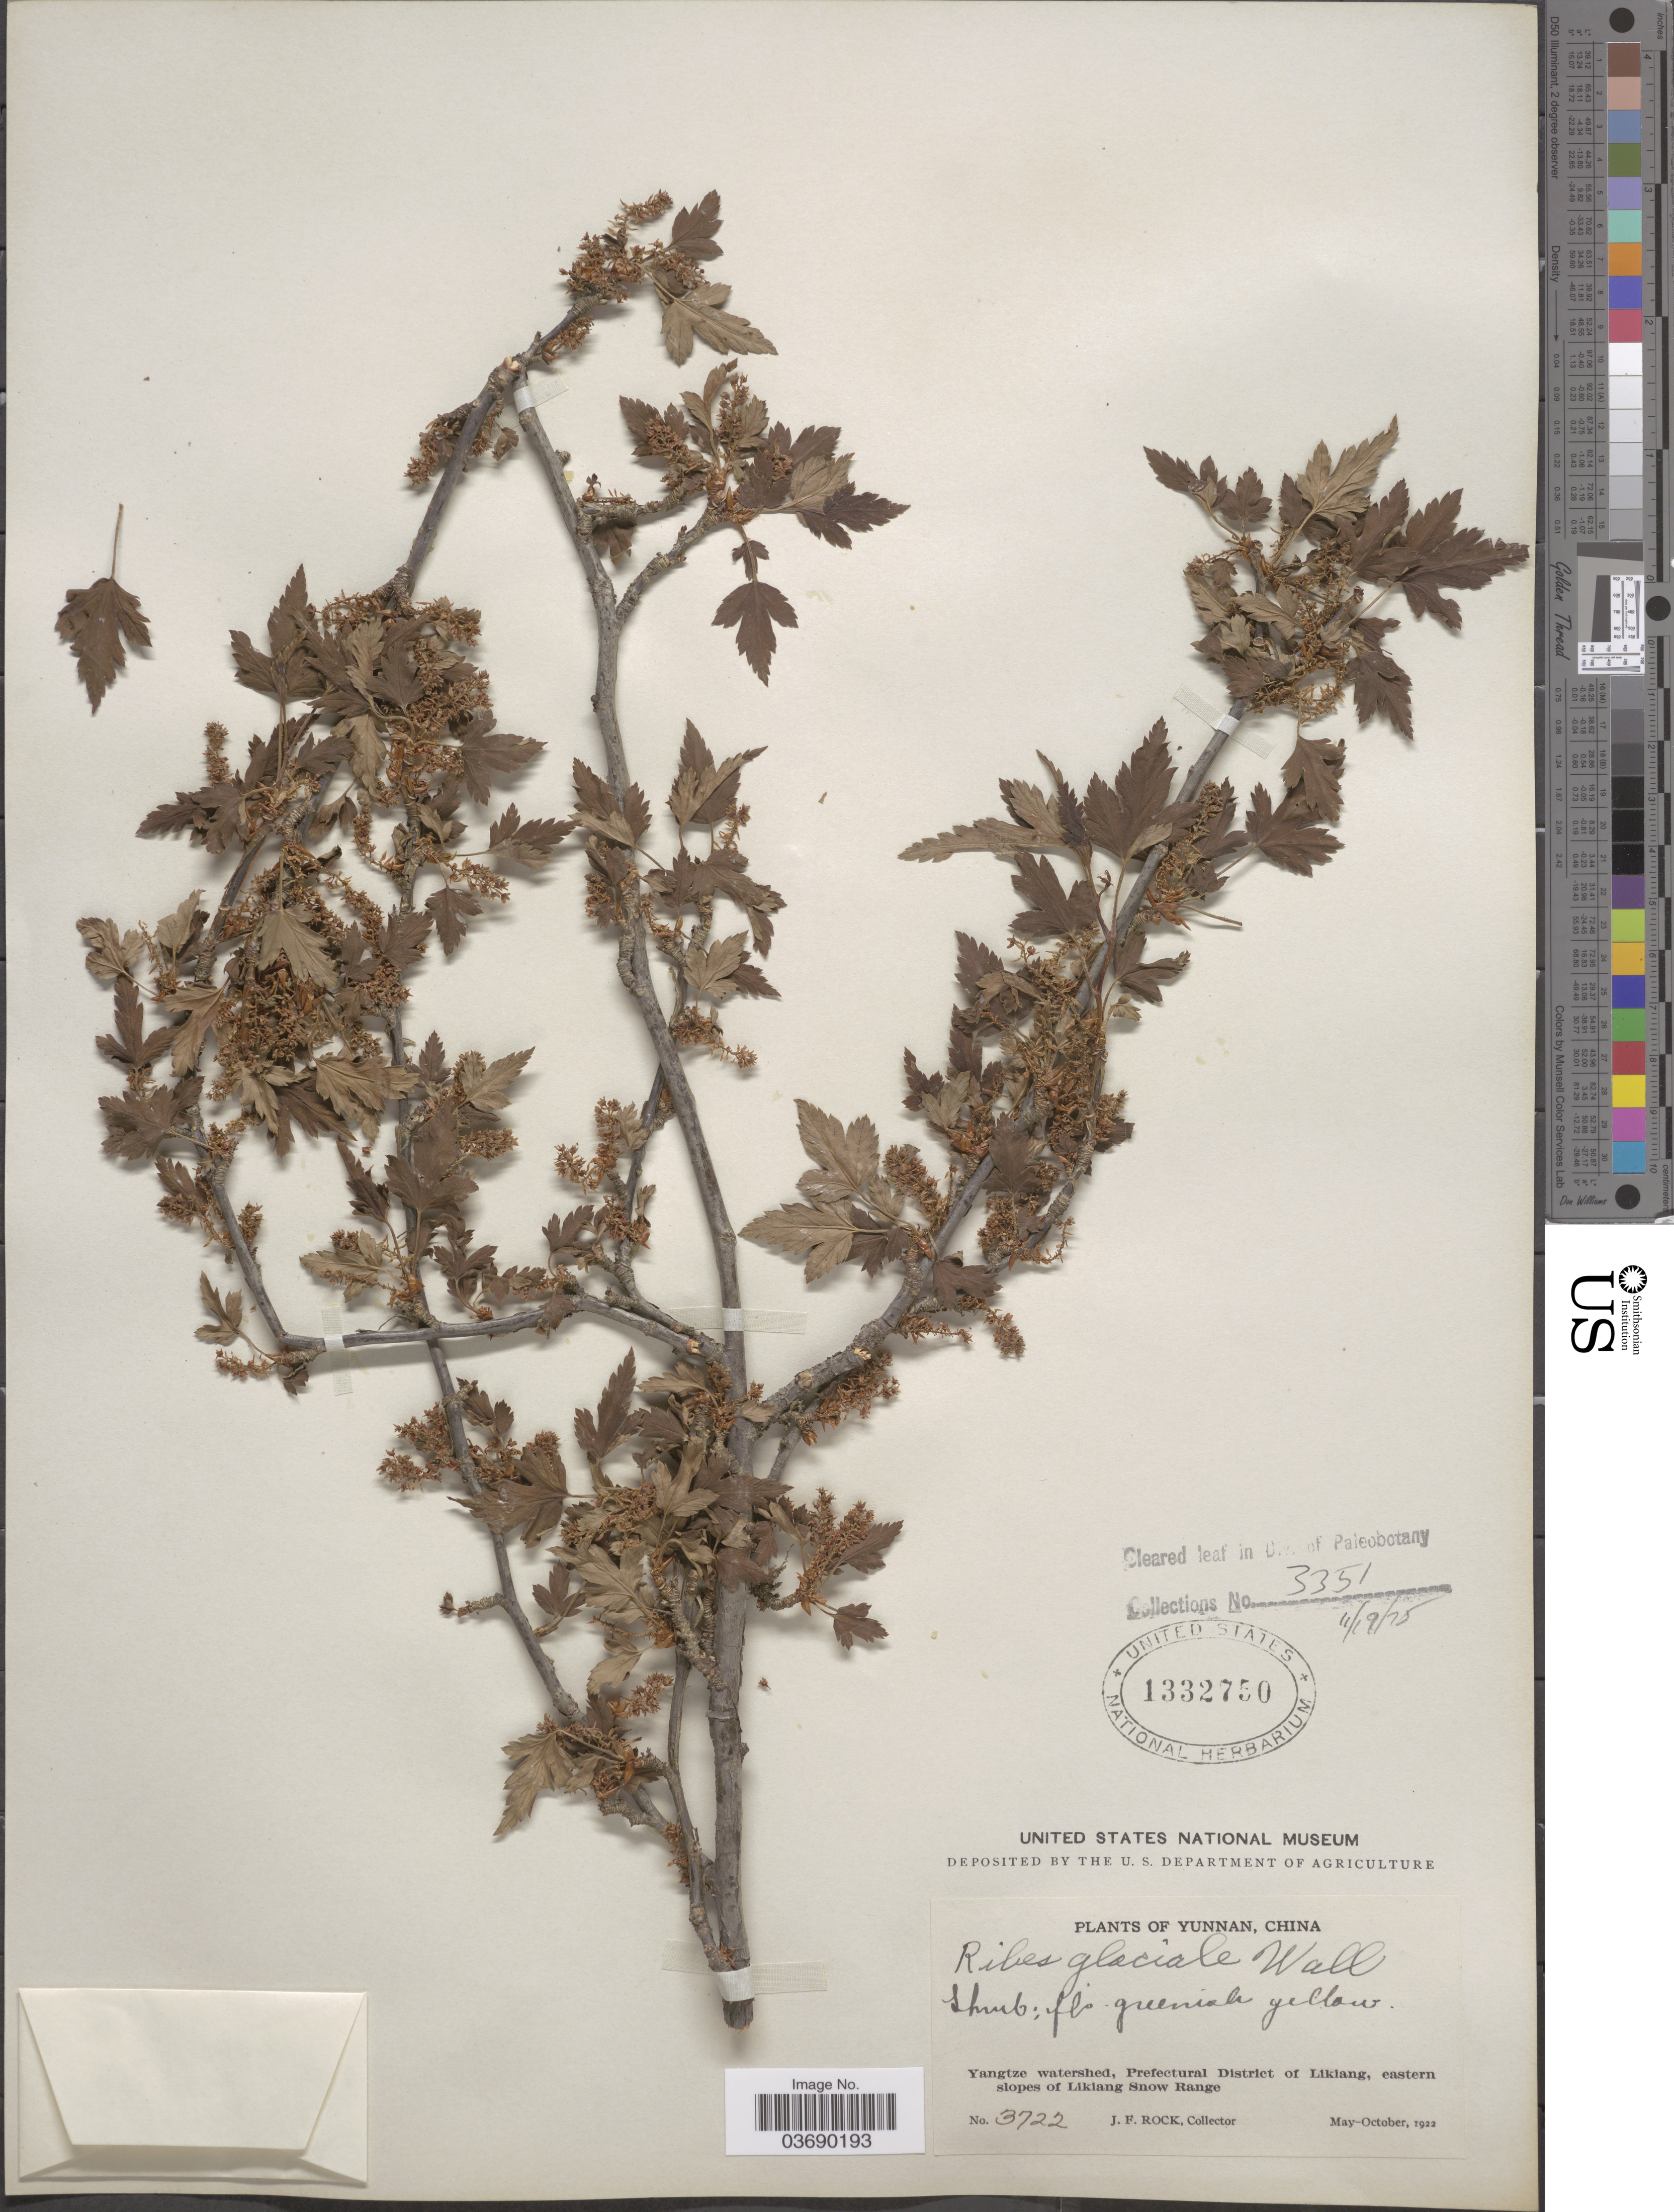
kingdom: Plantae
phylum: Tracheophyta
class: Magnoliopsida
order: Saxifragales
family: Grossulariaceae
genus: Ribes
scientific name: Ribes glaciale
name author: Wall.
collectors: J. Rock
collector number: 3722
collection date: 1922-05/1922-10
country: China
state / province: Yunnan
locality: Yangtze watershed, Prefectural District of Likiang, eastern slopes of Likiang Snow Range.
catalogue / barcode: US 1332750